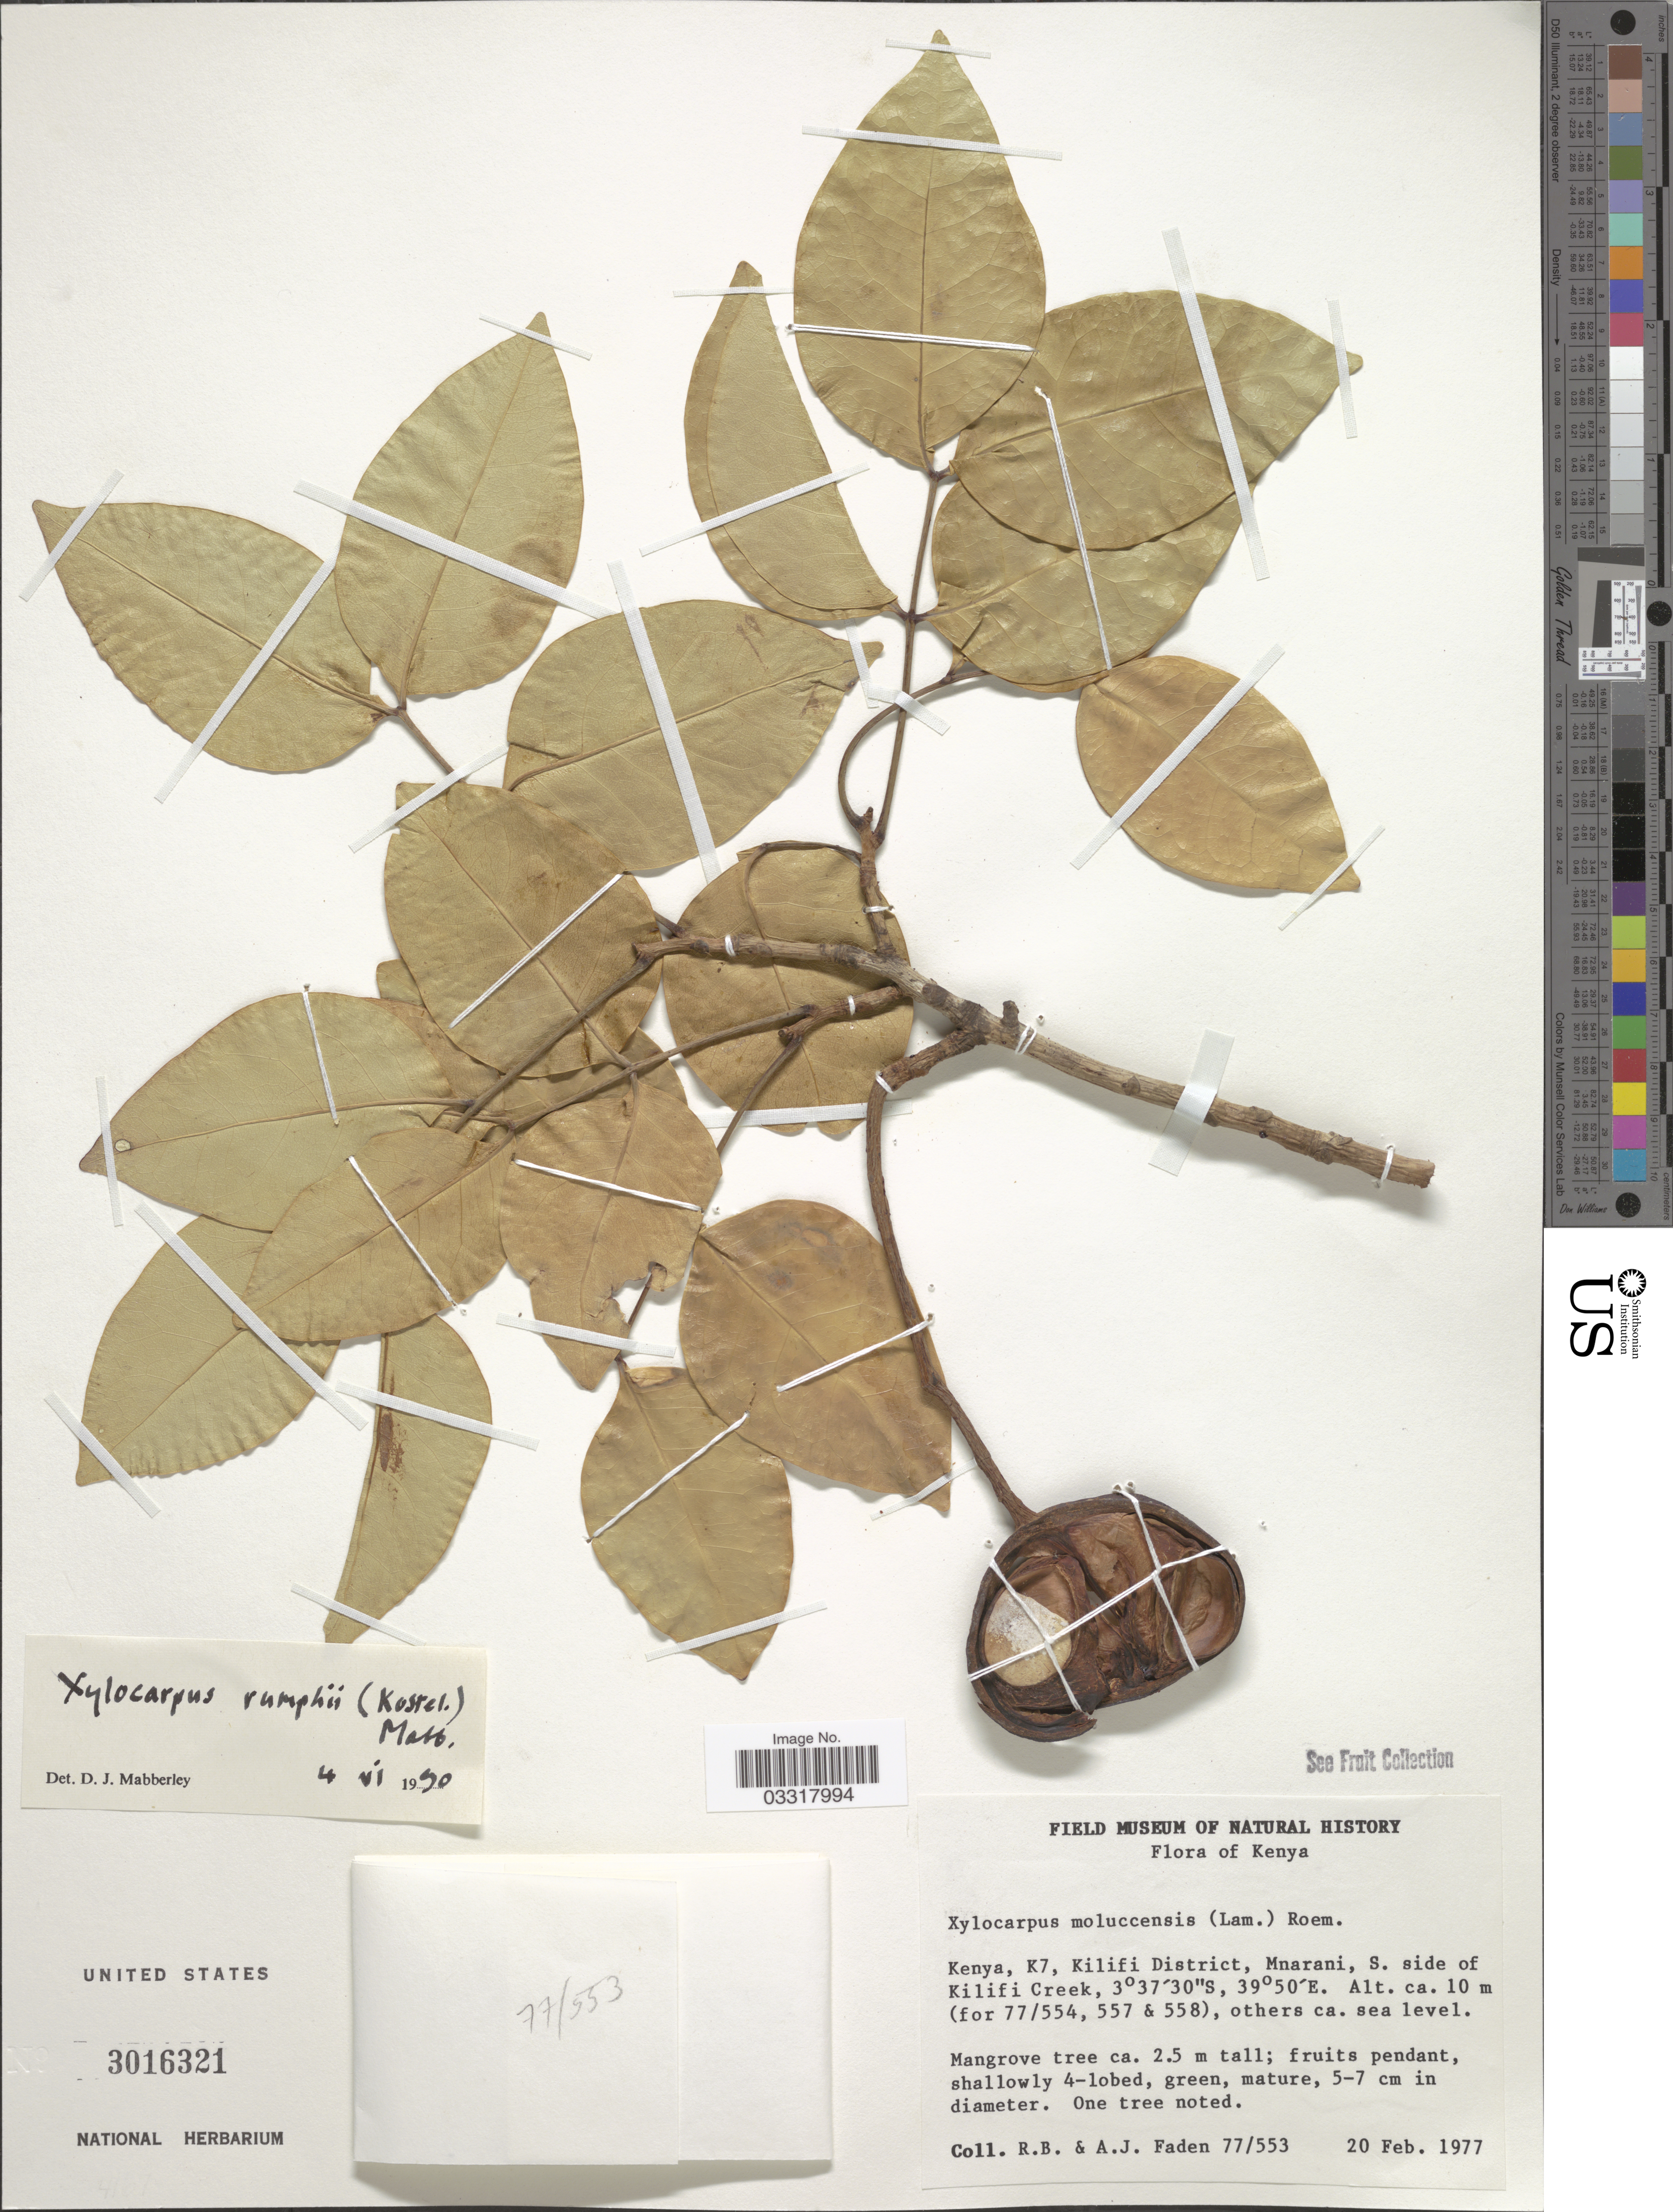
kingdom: Plantae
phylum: Tracheophyta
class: Magnoliopsida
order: Sapindales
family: Meliaceae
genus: Xylocarpus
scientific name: Xylocarpus moluccensis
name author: (Lam.) M. Roem.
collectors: R. B. Faden & A. J. Faden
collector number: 77/553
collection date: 1977-02-20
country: Kenya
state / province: Kilifi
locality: K7, Kilifi District, Mnarani, S. side of Kilifi Creek.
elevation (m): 10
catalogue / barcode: US 3016321